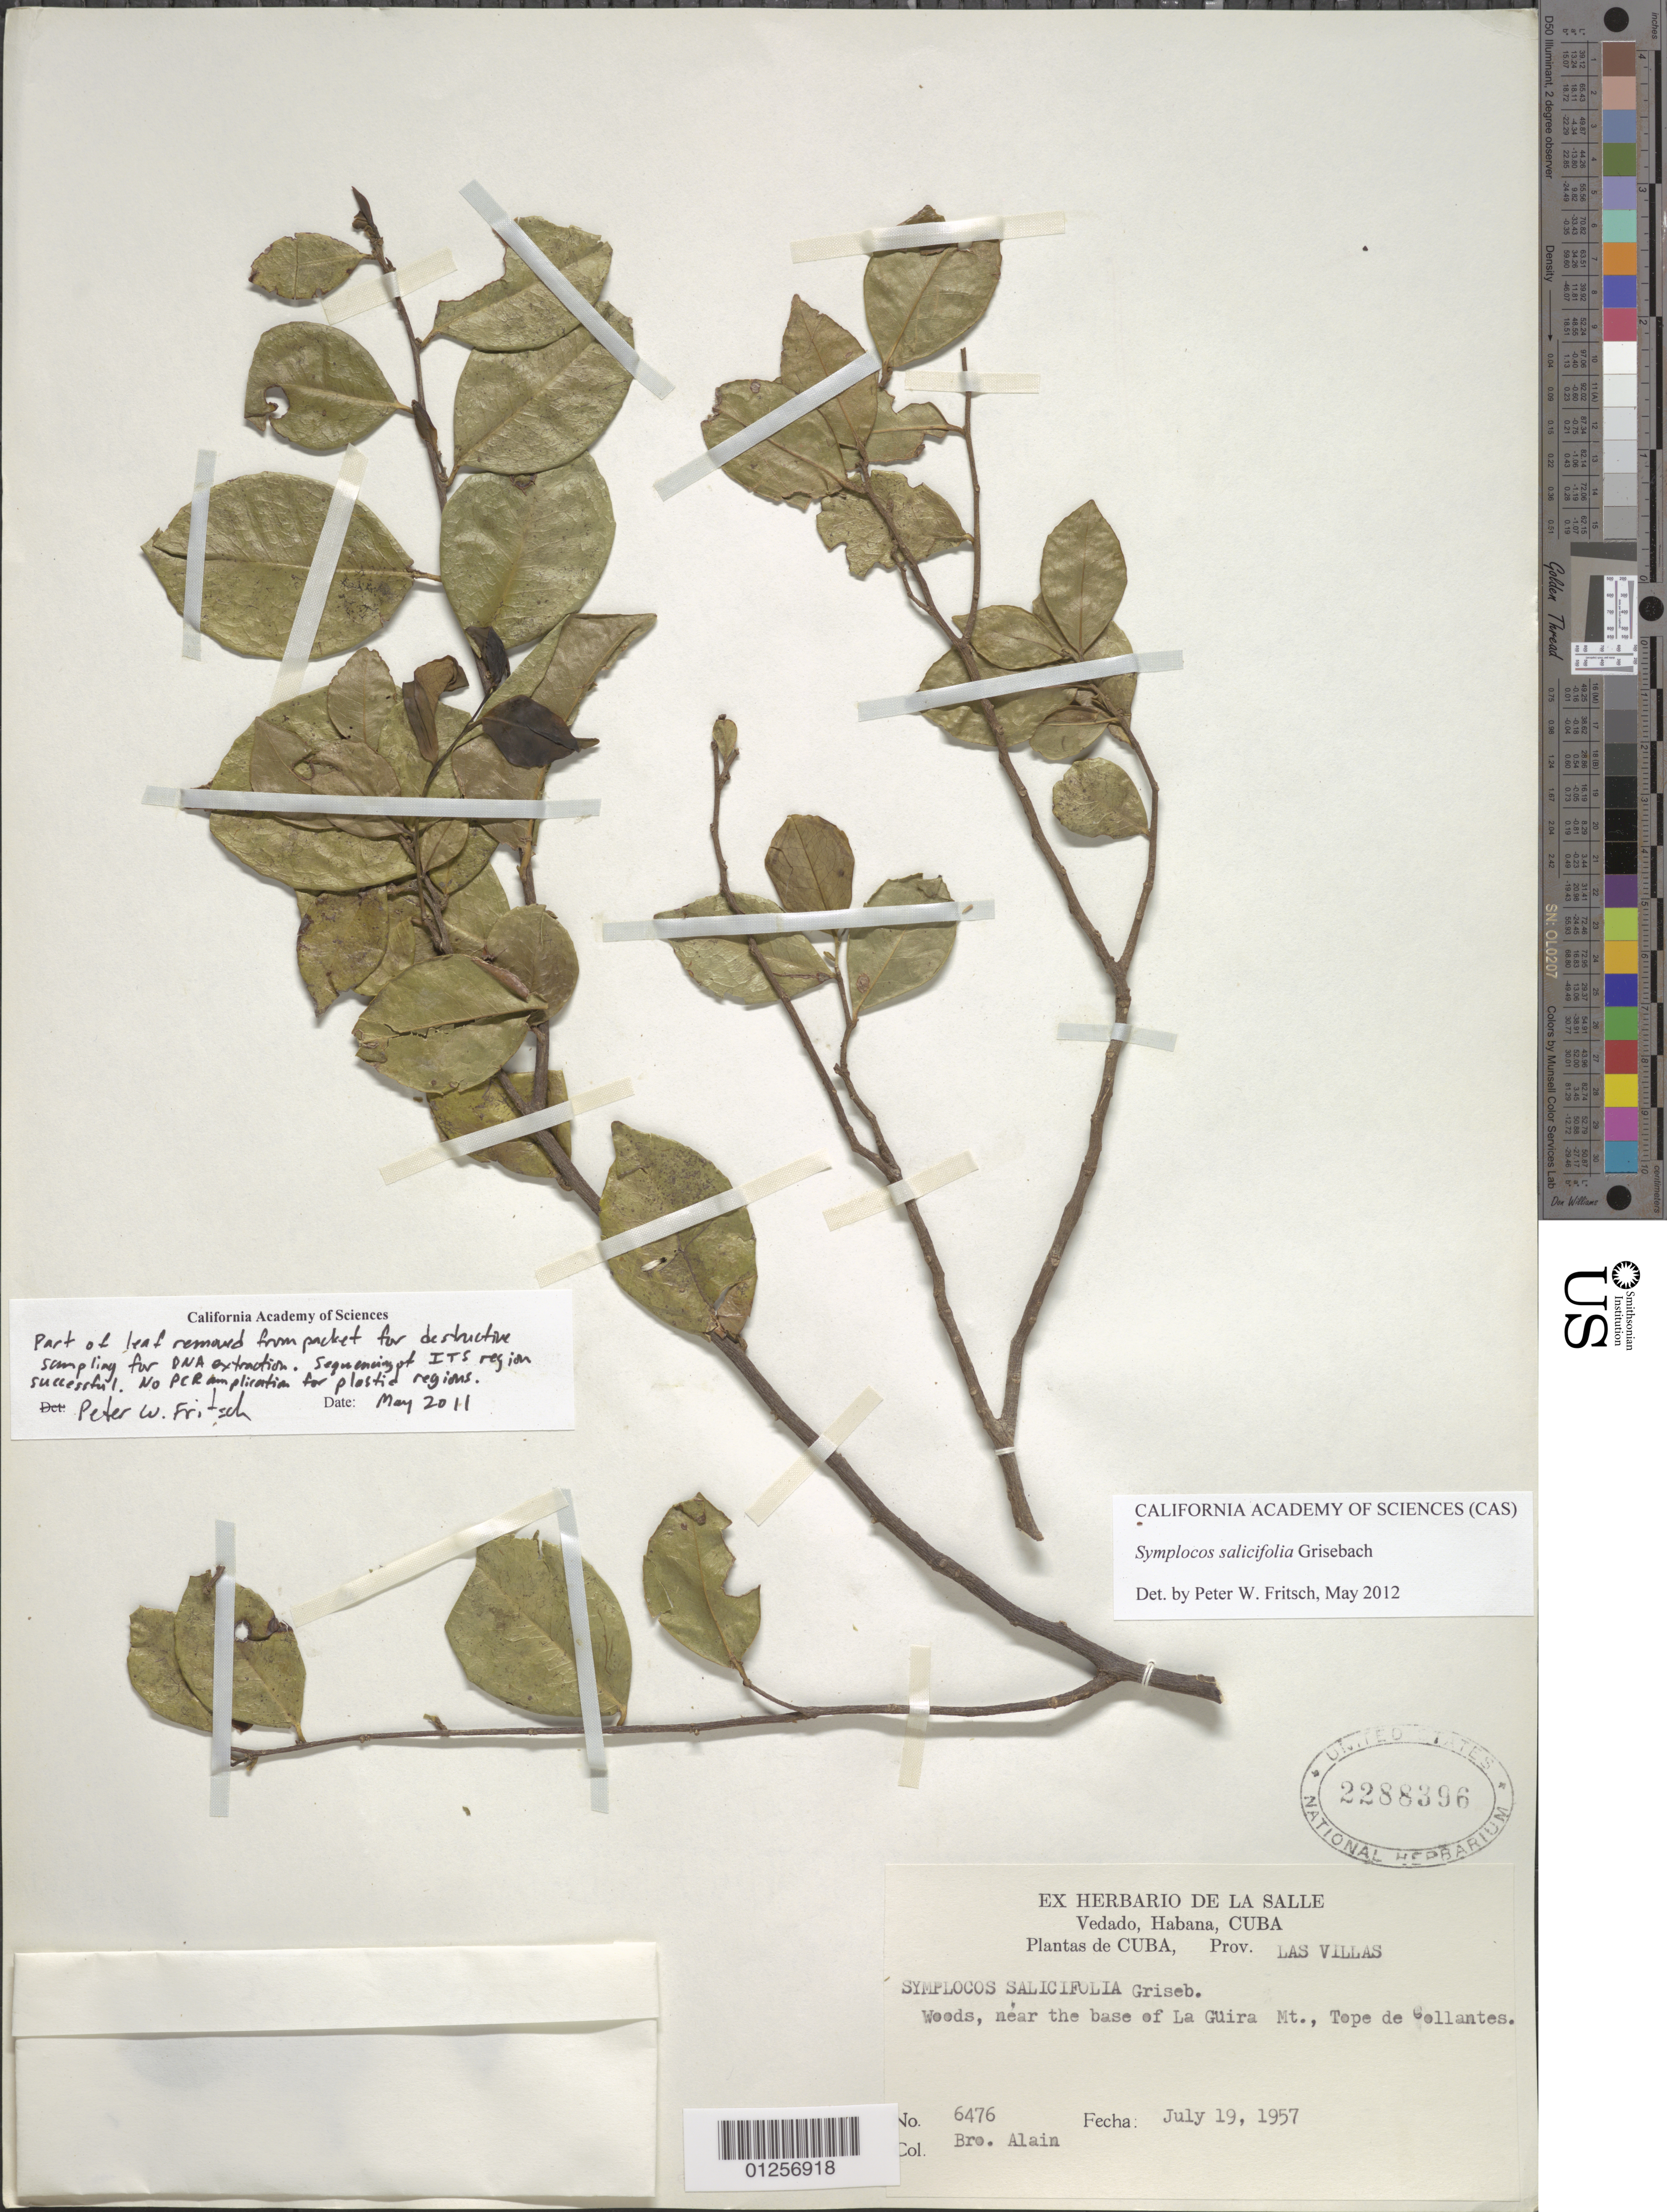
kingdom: Plantae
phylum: Tracheophyta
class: Magnoliopsida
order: Ericales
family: Symplocaceae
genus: Symplocos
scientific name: Symplocos salicifolia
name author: Griseb.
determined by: Fritsch, Peter W.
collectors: A. H. Liogier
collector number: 6476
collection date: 1957-07-19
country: Cuba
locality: Prov. Las Villas. La Guira Mt., woods near base, Tope de Collantes.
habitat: Woods.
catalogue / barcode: US 2288396